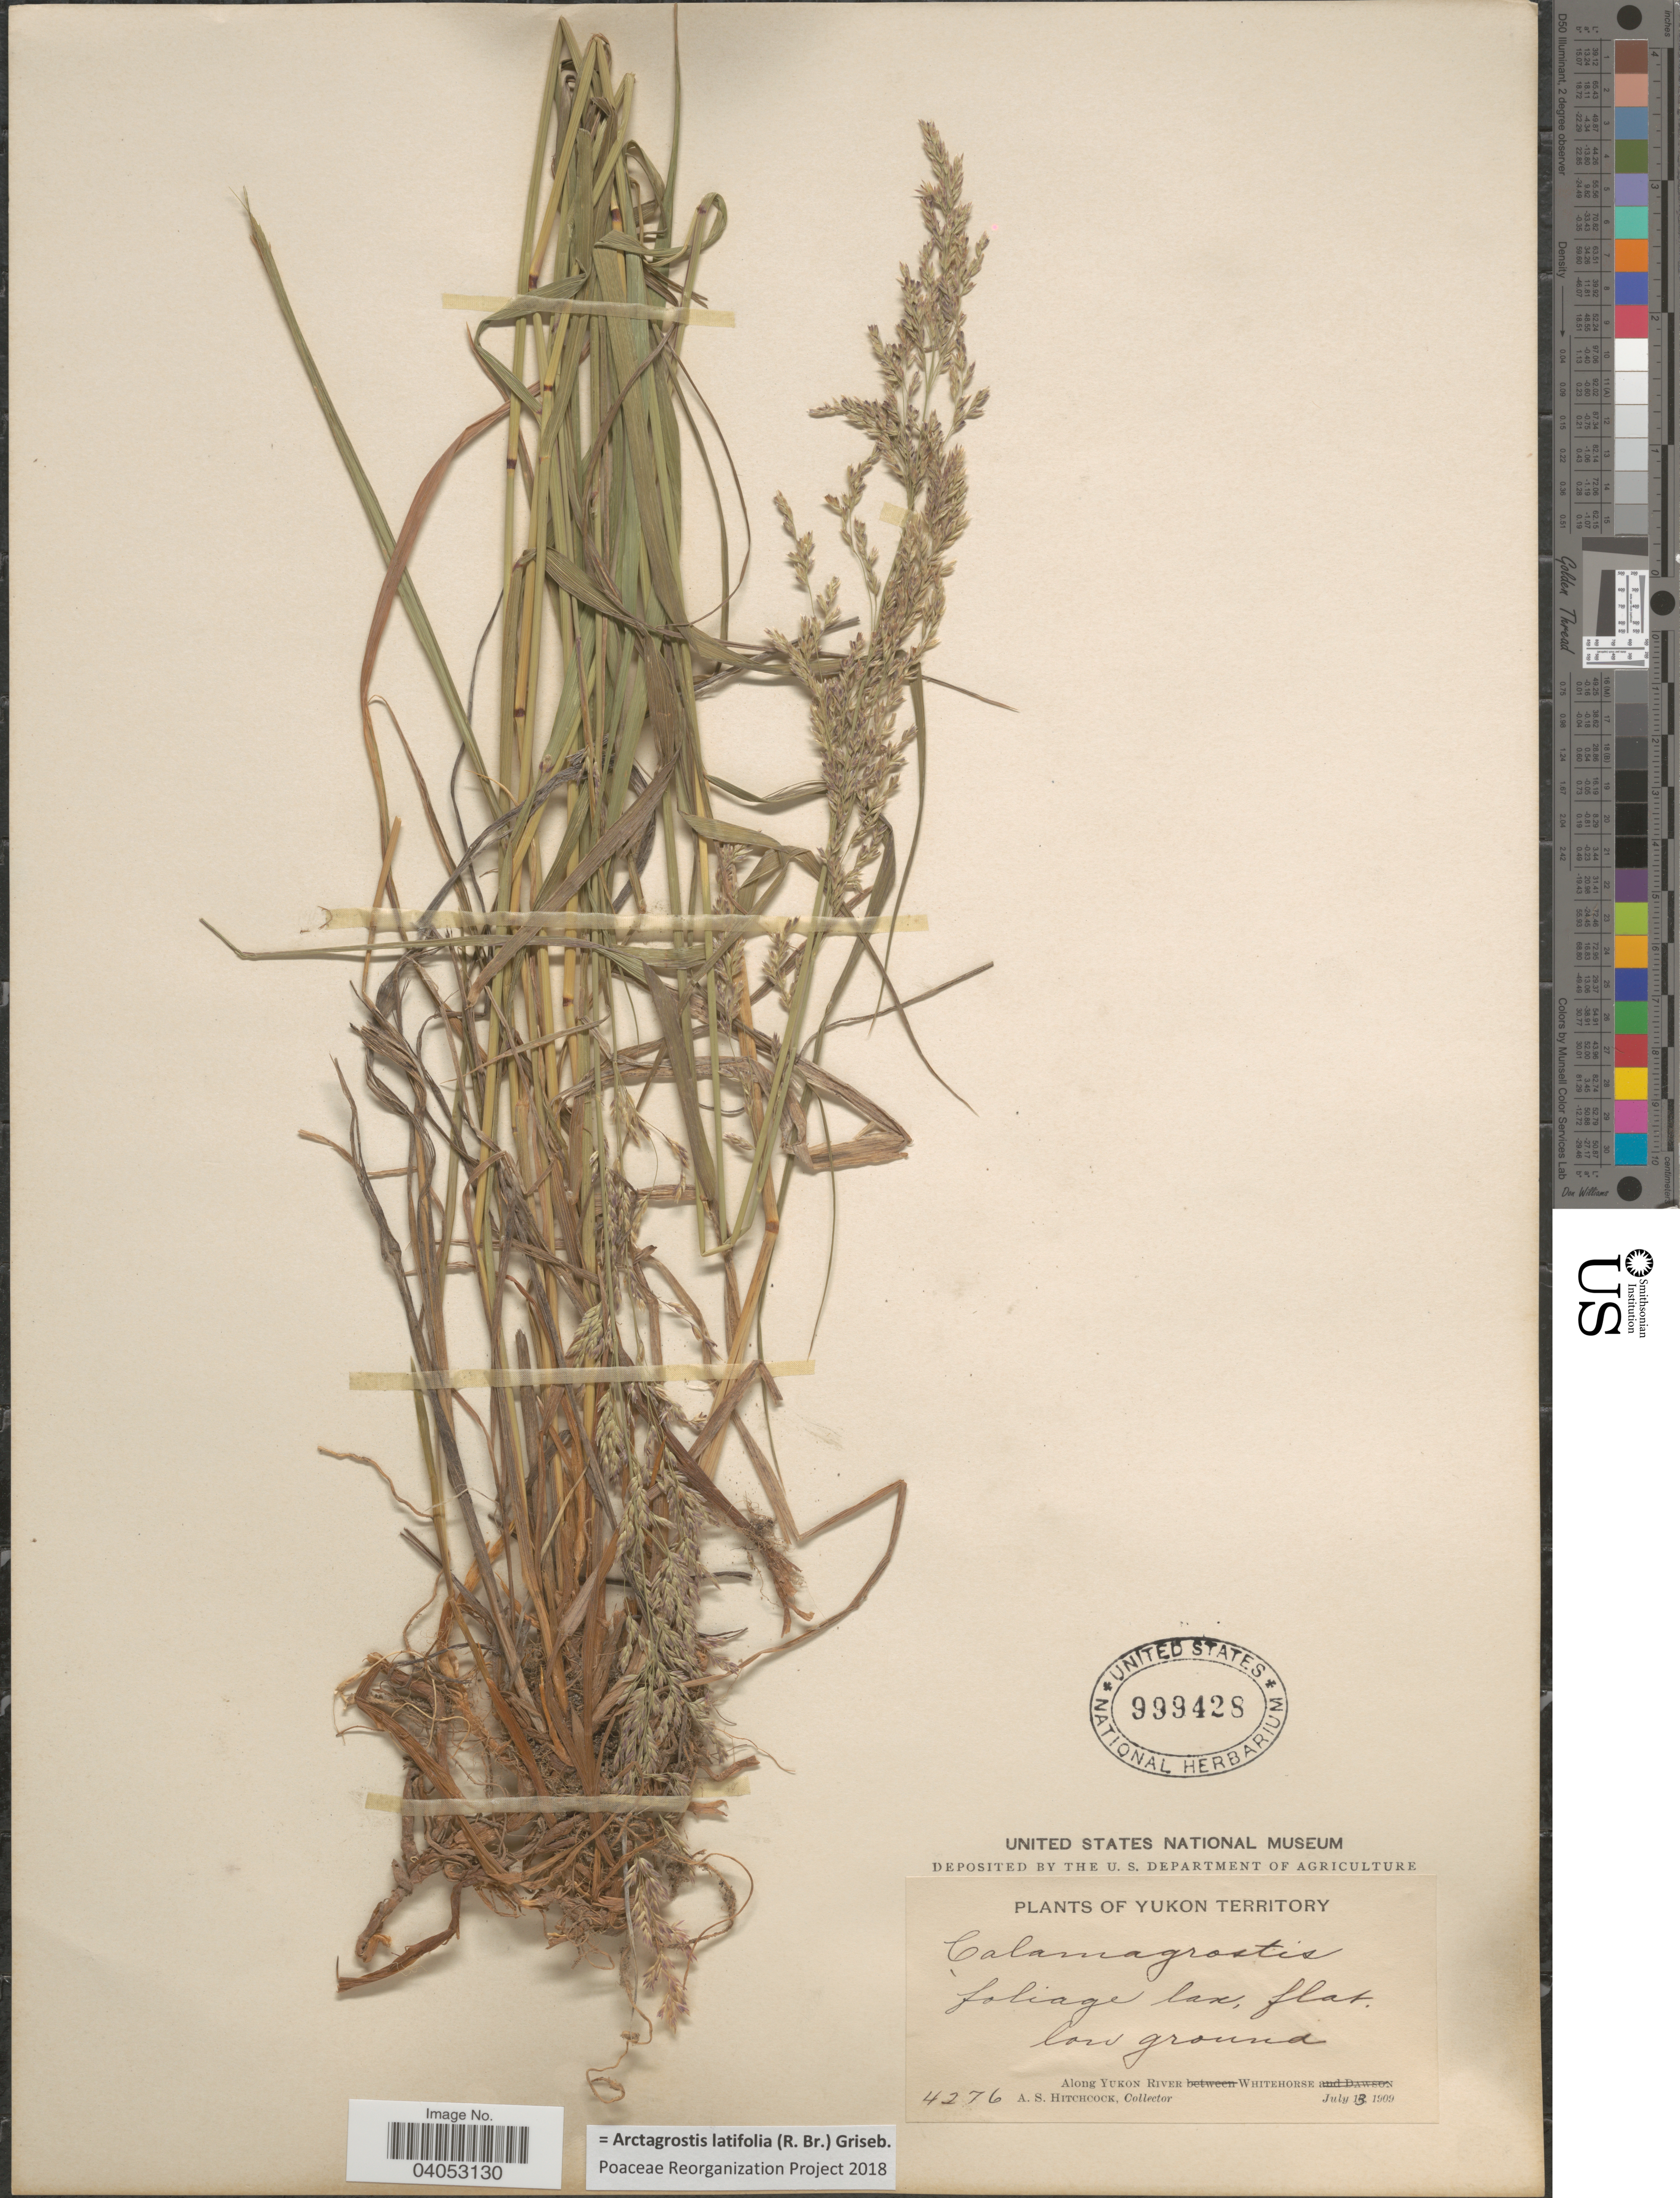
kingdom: Plantae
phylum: Tracheophyta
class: Liliopsida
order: Poales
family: Poaceae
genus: Arctagrostis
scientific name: Arctagrostis latifolia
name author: (R. Br.) Griseb.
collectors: A. S. Hitchcock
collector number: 4276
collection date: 1909-07-13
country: Canada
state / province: Yukon Territory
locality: Along Yukon River. Whitehorse.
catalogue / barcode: US 999428